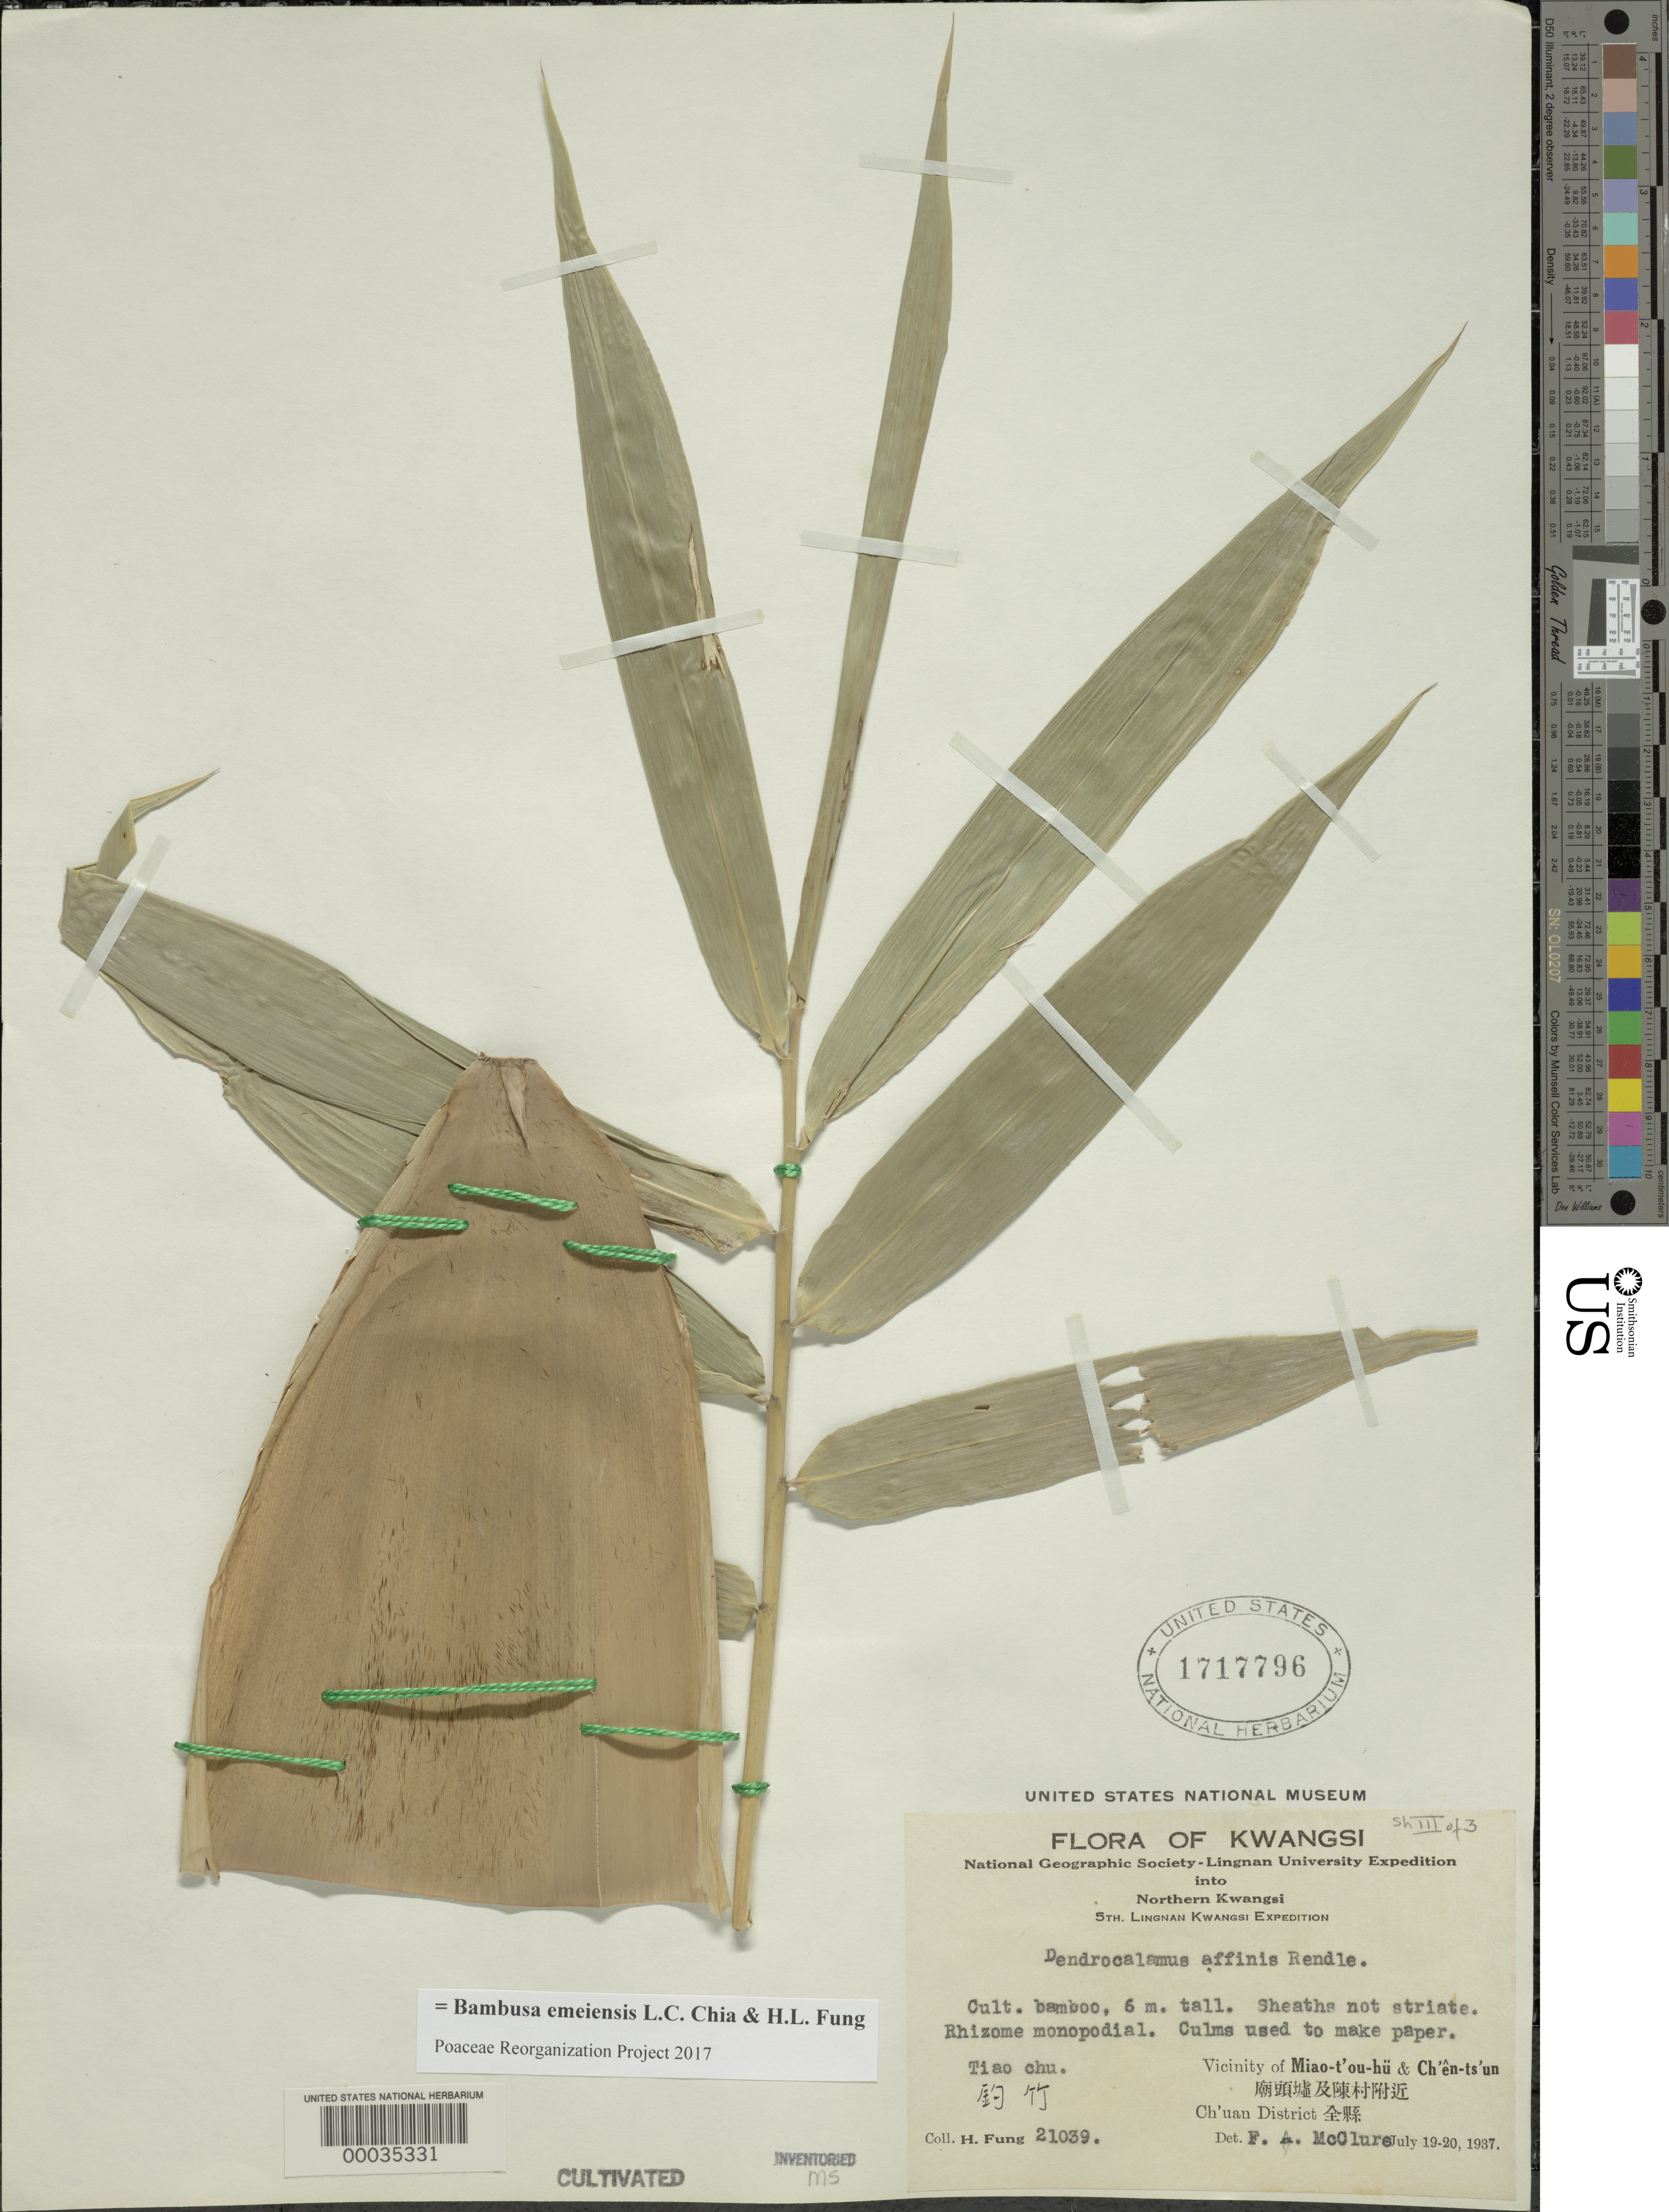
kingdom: Plantae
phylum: Tracheophyta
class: Liliopsida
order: Poales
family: Poaceae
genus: Bambusa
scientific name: Bambusa emeiensis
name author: Chia & H.L. Fung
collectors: H. L. Fung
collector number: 21039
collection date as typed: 19 Jul 1937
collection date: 1937-07-19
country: China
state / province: Guangxi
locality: Flora of kwangsi, miao-t'ou-hu, chen-ts'un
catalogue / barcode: US 1717796